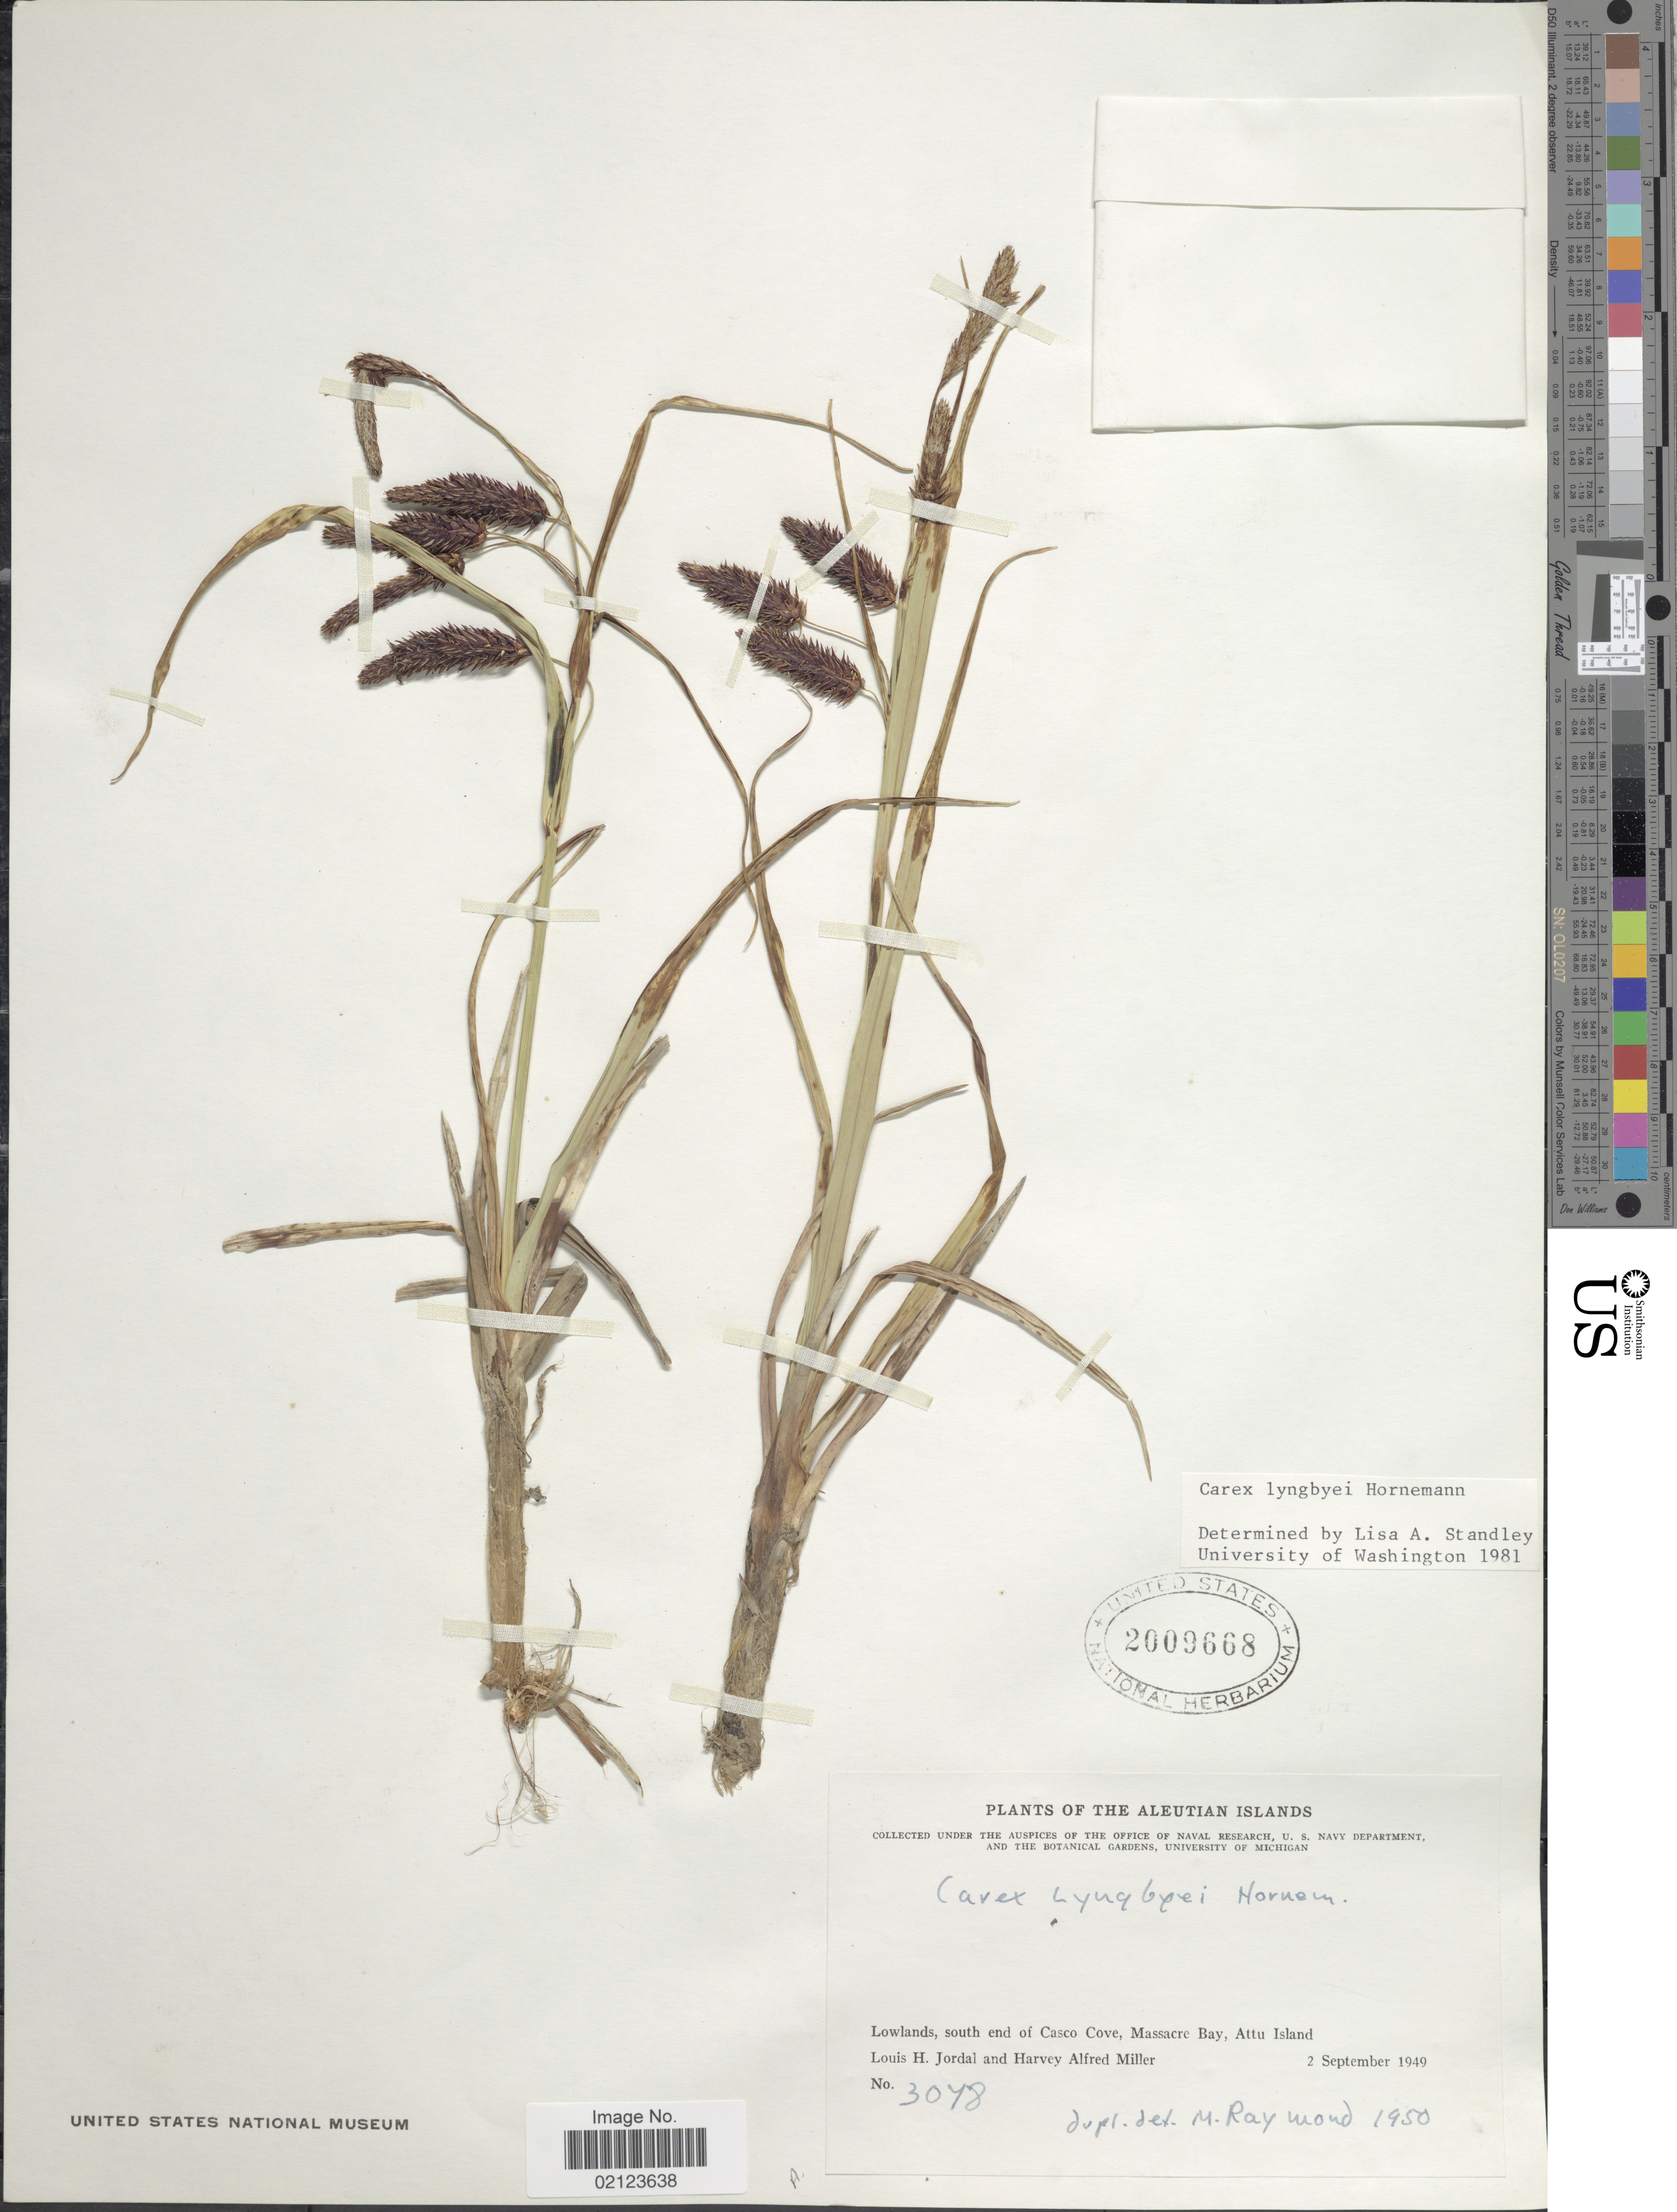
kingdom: Plantae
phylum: Tracheophyta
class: Liliopsida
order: Poales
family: Cyperaceae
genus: Carex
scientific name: Carex lyngbyei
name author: Hornem.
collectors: L. Jordal & H. A. Miller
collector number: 3078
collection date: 1949-09-02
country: United States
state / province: Alaska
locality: Aleutian Islands. Lowlands, south end of Casco Cove, Massacre Bay, Attu Island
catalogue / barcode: US 2009668